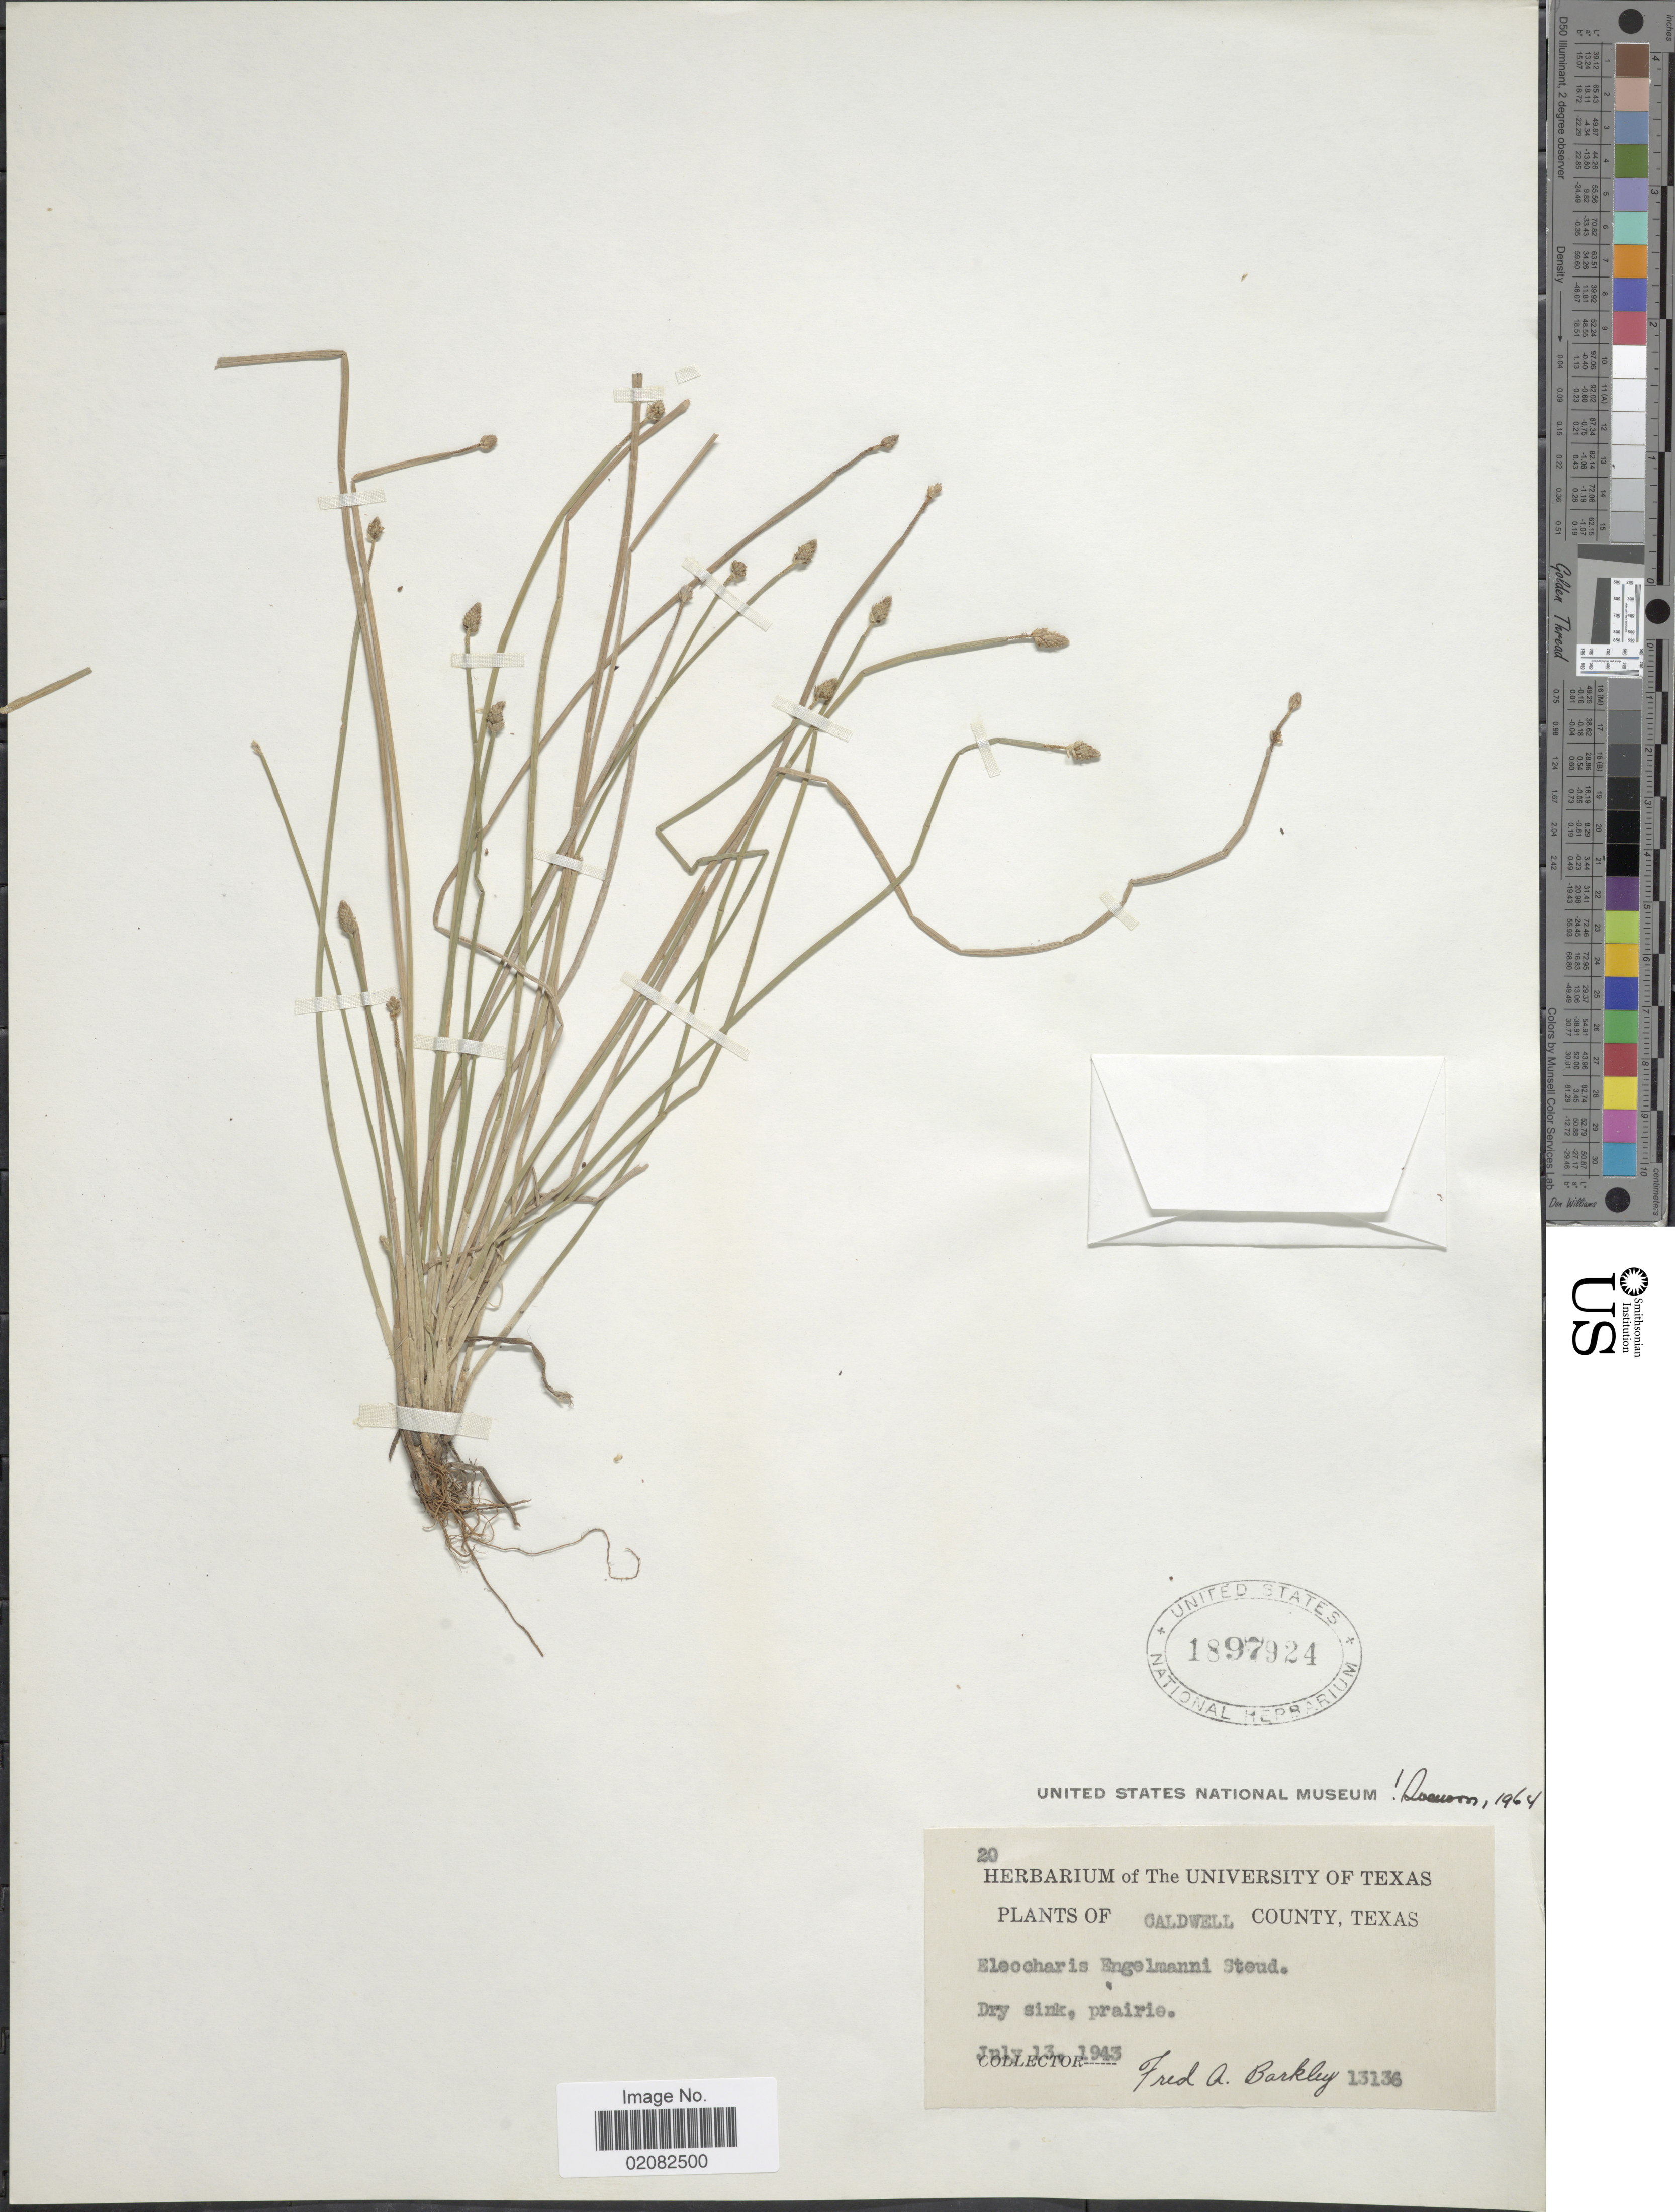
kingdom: Plantae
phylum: Tracheophyta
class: Liliopsida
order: Poales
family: Cyperaceae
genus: Eleocharis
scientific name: Eleocharis engelmannii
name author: Steud.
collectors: F. A. Barkley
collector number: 13136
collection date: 1943-07-13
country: United States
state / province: Texas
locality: Caldwell County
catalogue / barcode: US 1897924